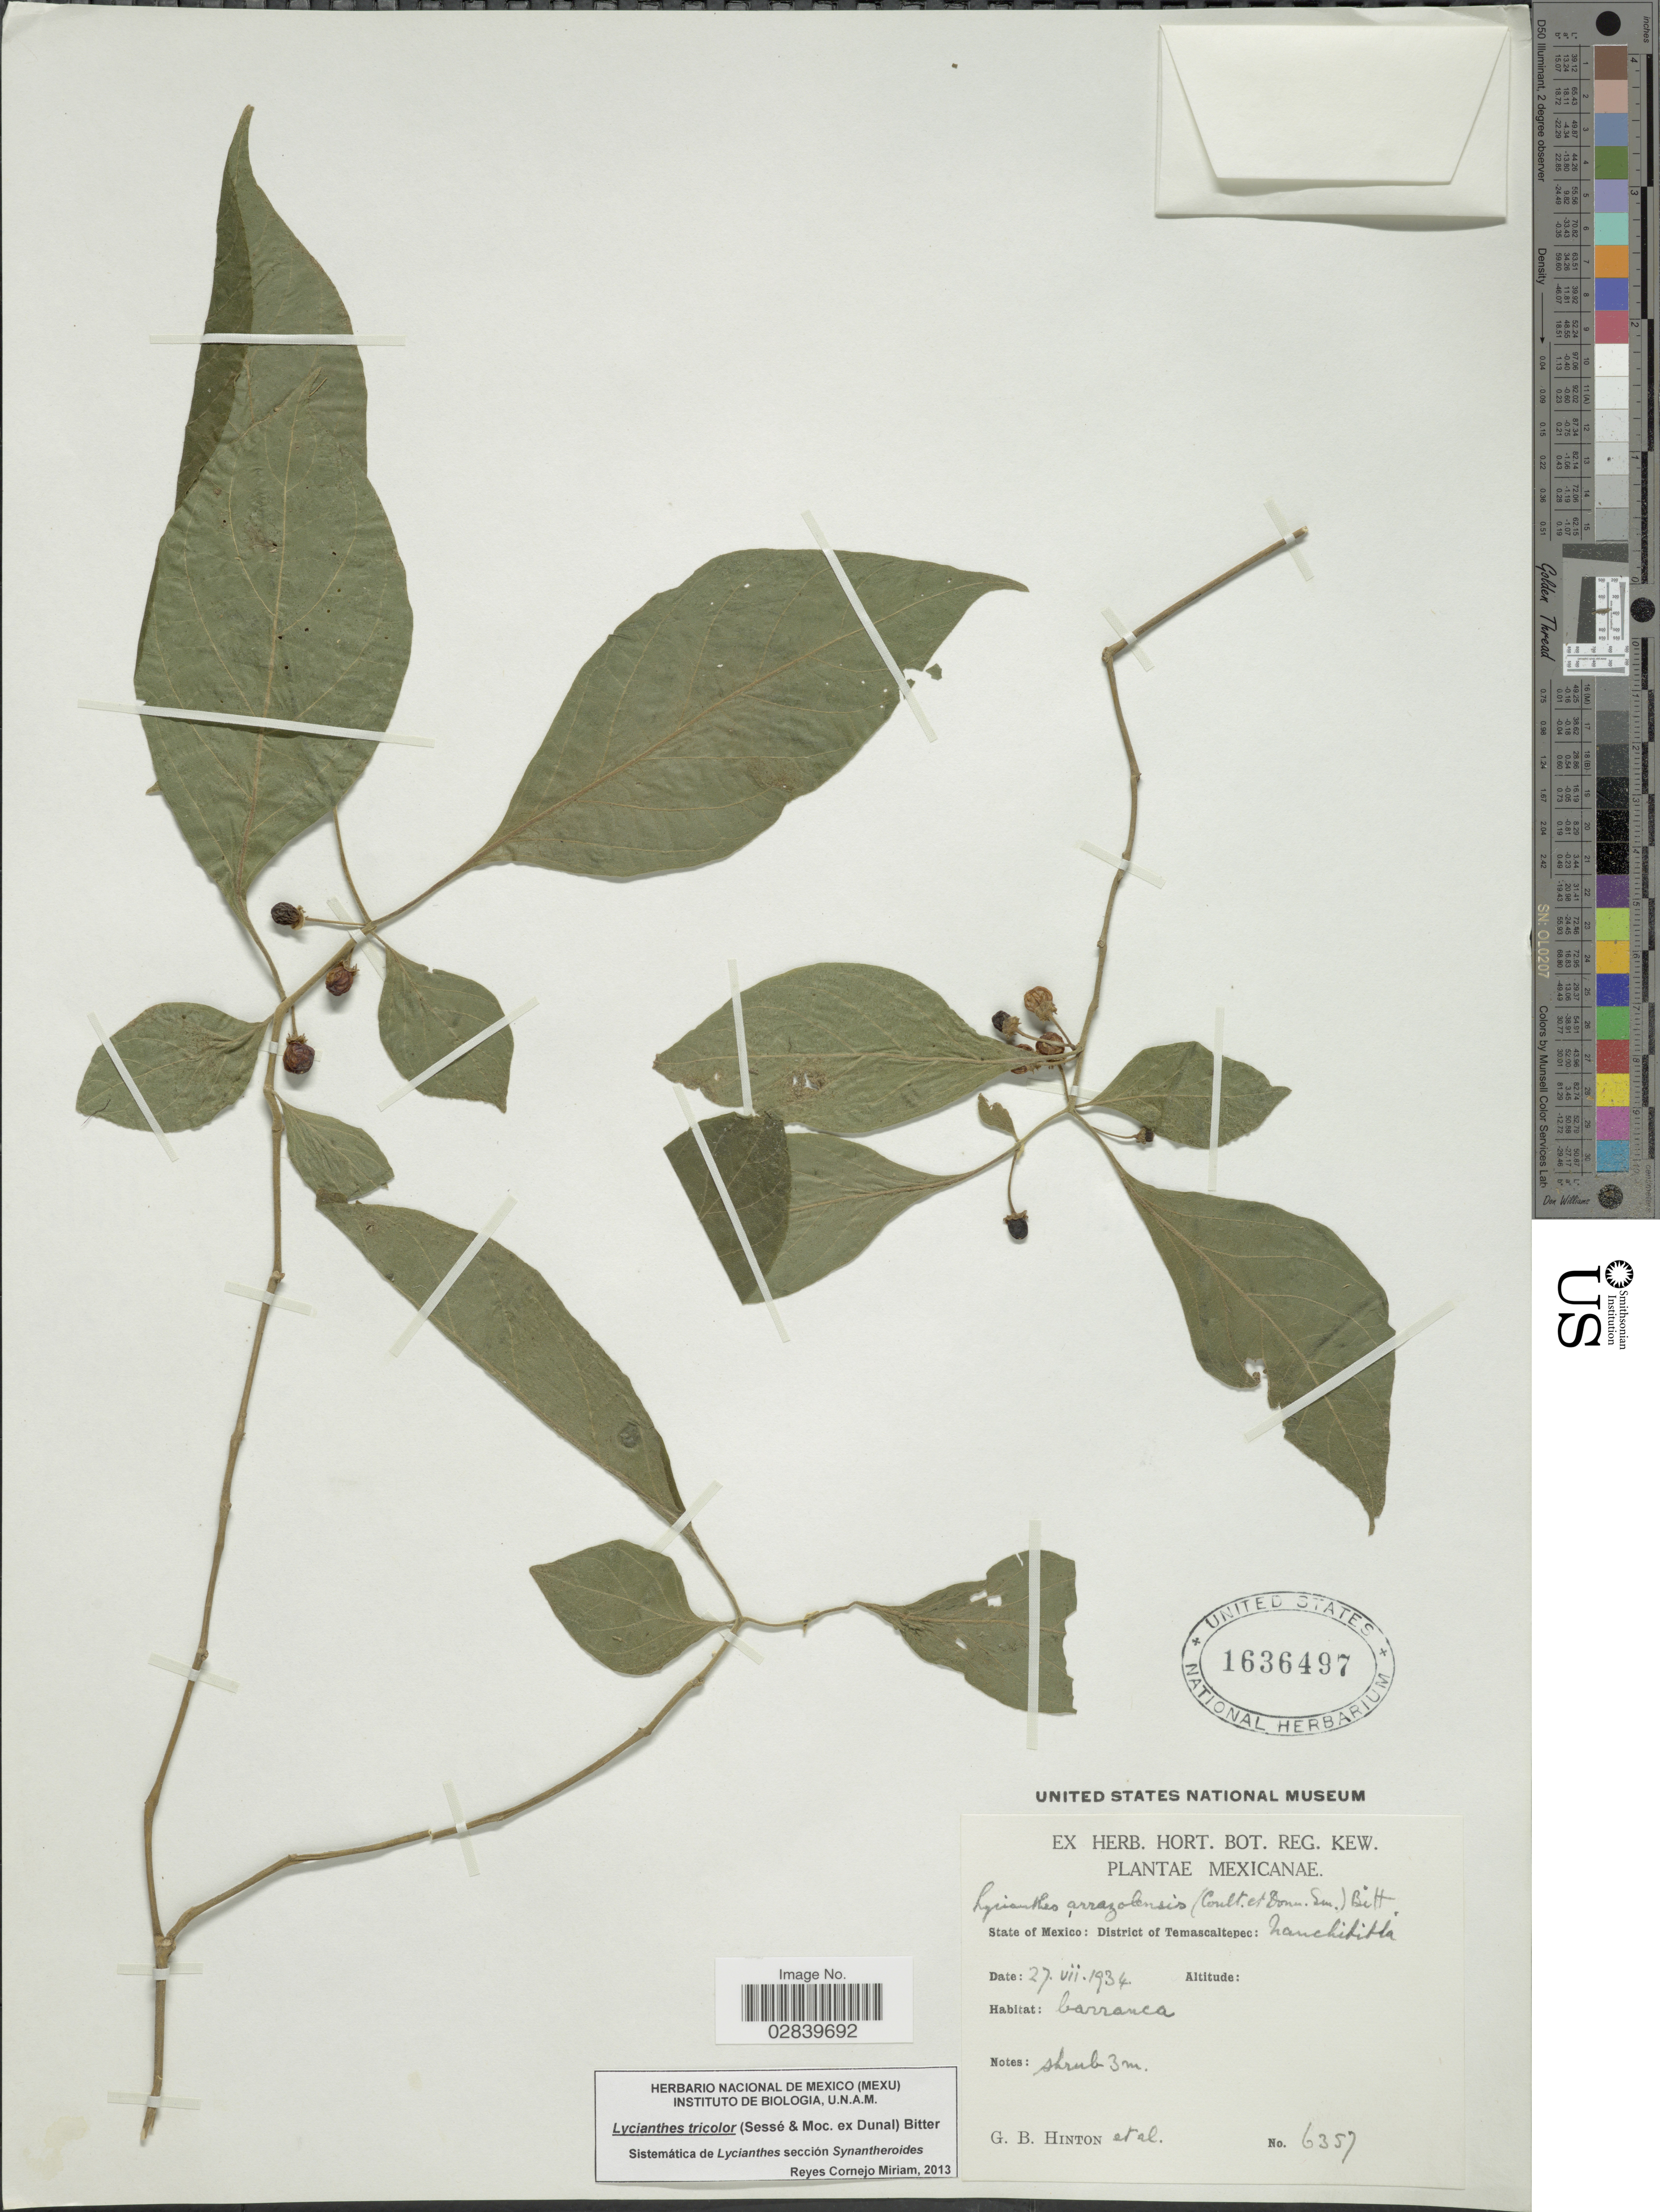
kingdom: Plantae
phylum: Tracheophyta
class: Magnoliopsida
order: Solanales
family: Solanaceae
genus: Lycianthes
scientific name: Lycianthes tricolor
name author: (Dunal) Bitter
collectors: G. B. Hinton & et al.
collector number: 6357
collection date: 1934-07-27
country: Mexico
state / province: México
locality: District of Temascaltepec: Nanchititla.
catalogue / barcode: US 1636497